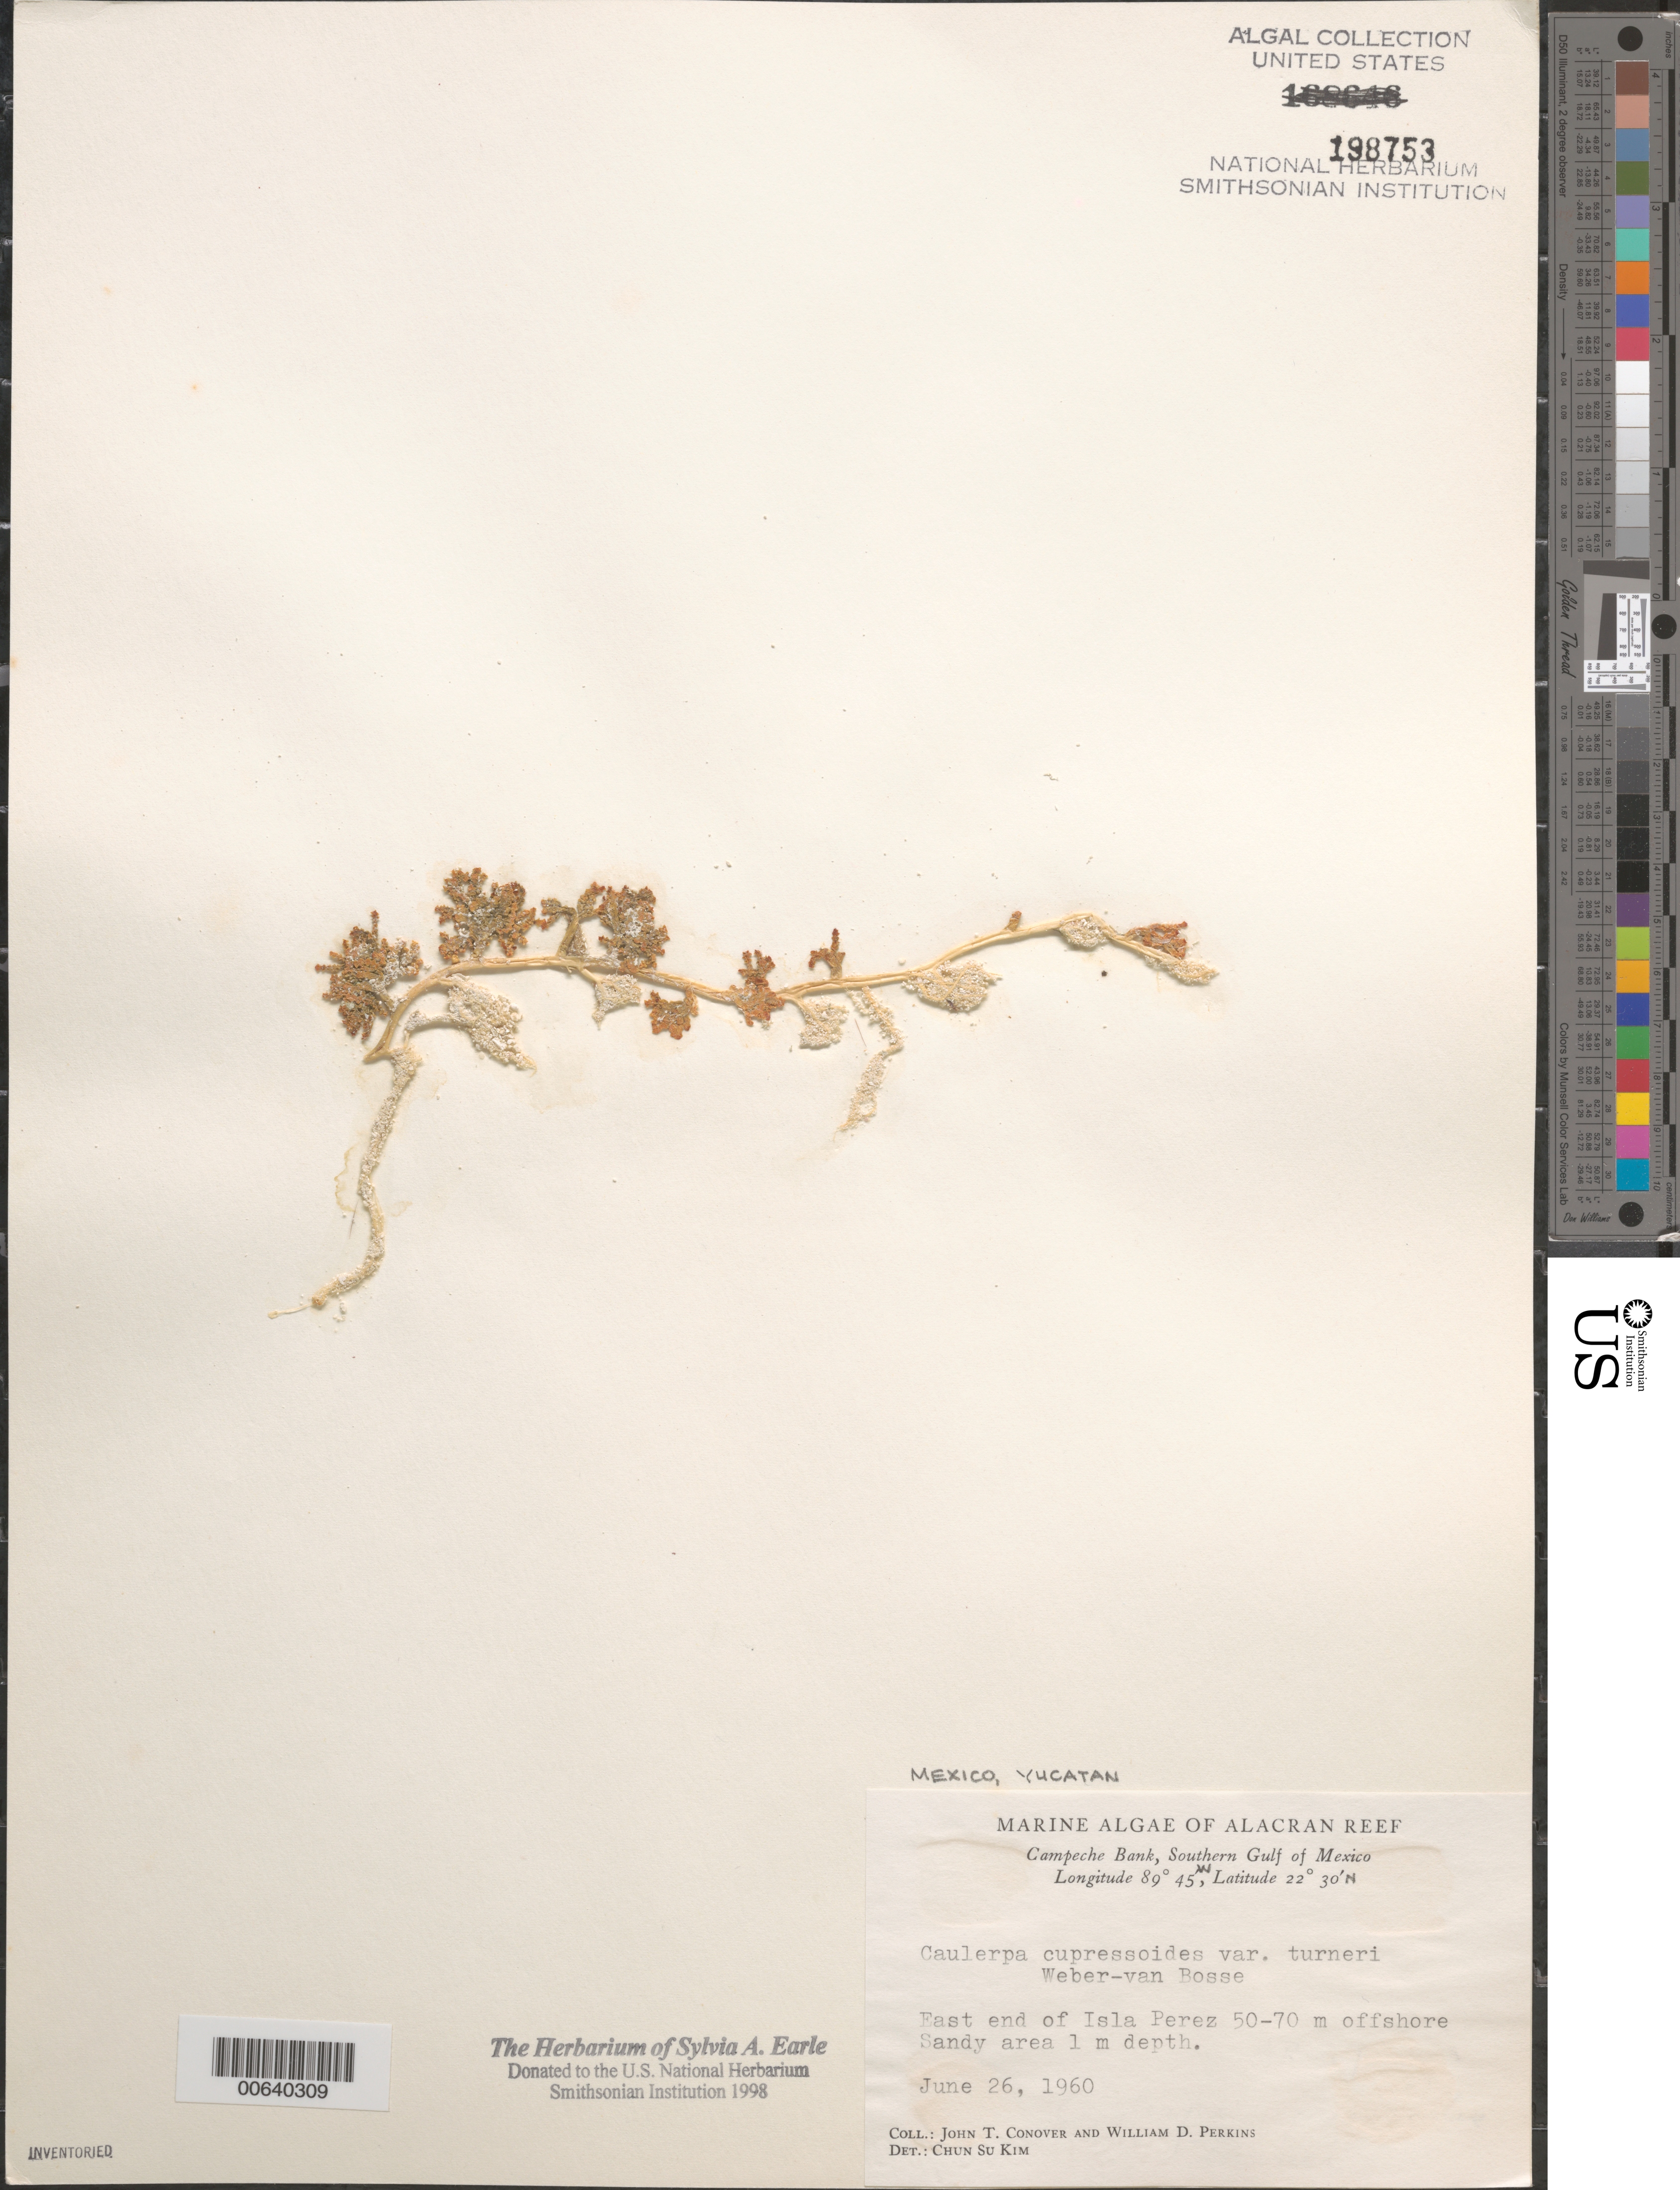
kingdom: Plantae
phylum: Chlorophyta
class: Ulvophyceae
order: Bryopsidales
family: Caulerpaceae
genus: Caulerpa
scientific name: Caulerpa cupressoides var. turneri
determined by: Kim, Chun Su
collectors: J. T. Conover & W. D. Perkins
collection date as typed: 26 Jun 1960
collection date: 1960-06-26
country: Mexico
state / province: Yucatan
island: Isla Perez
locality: Alacran Reef, Campeche Bank, southern Gulf of Mexico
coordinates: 22 30' N, 89 45' W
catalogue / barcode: US 198753